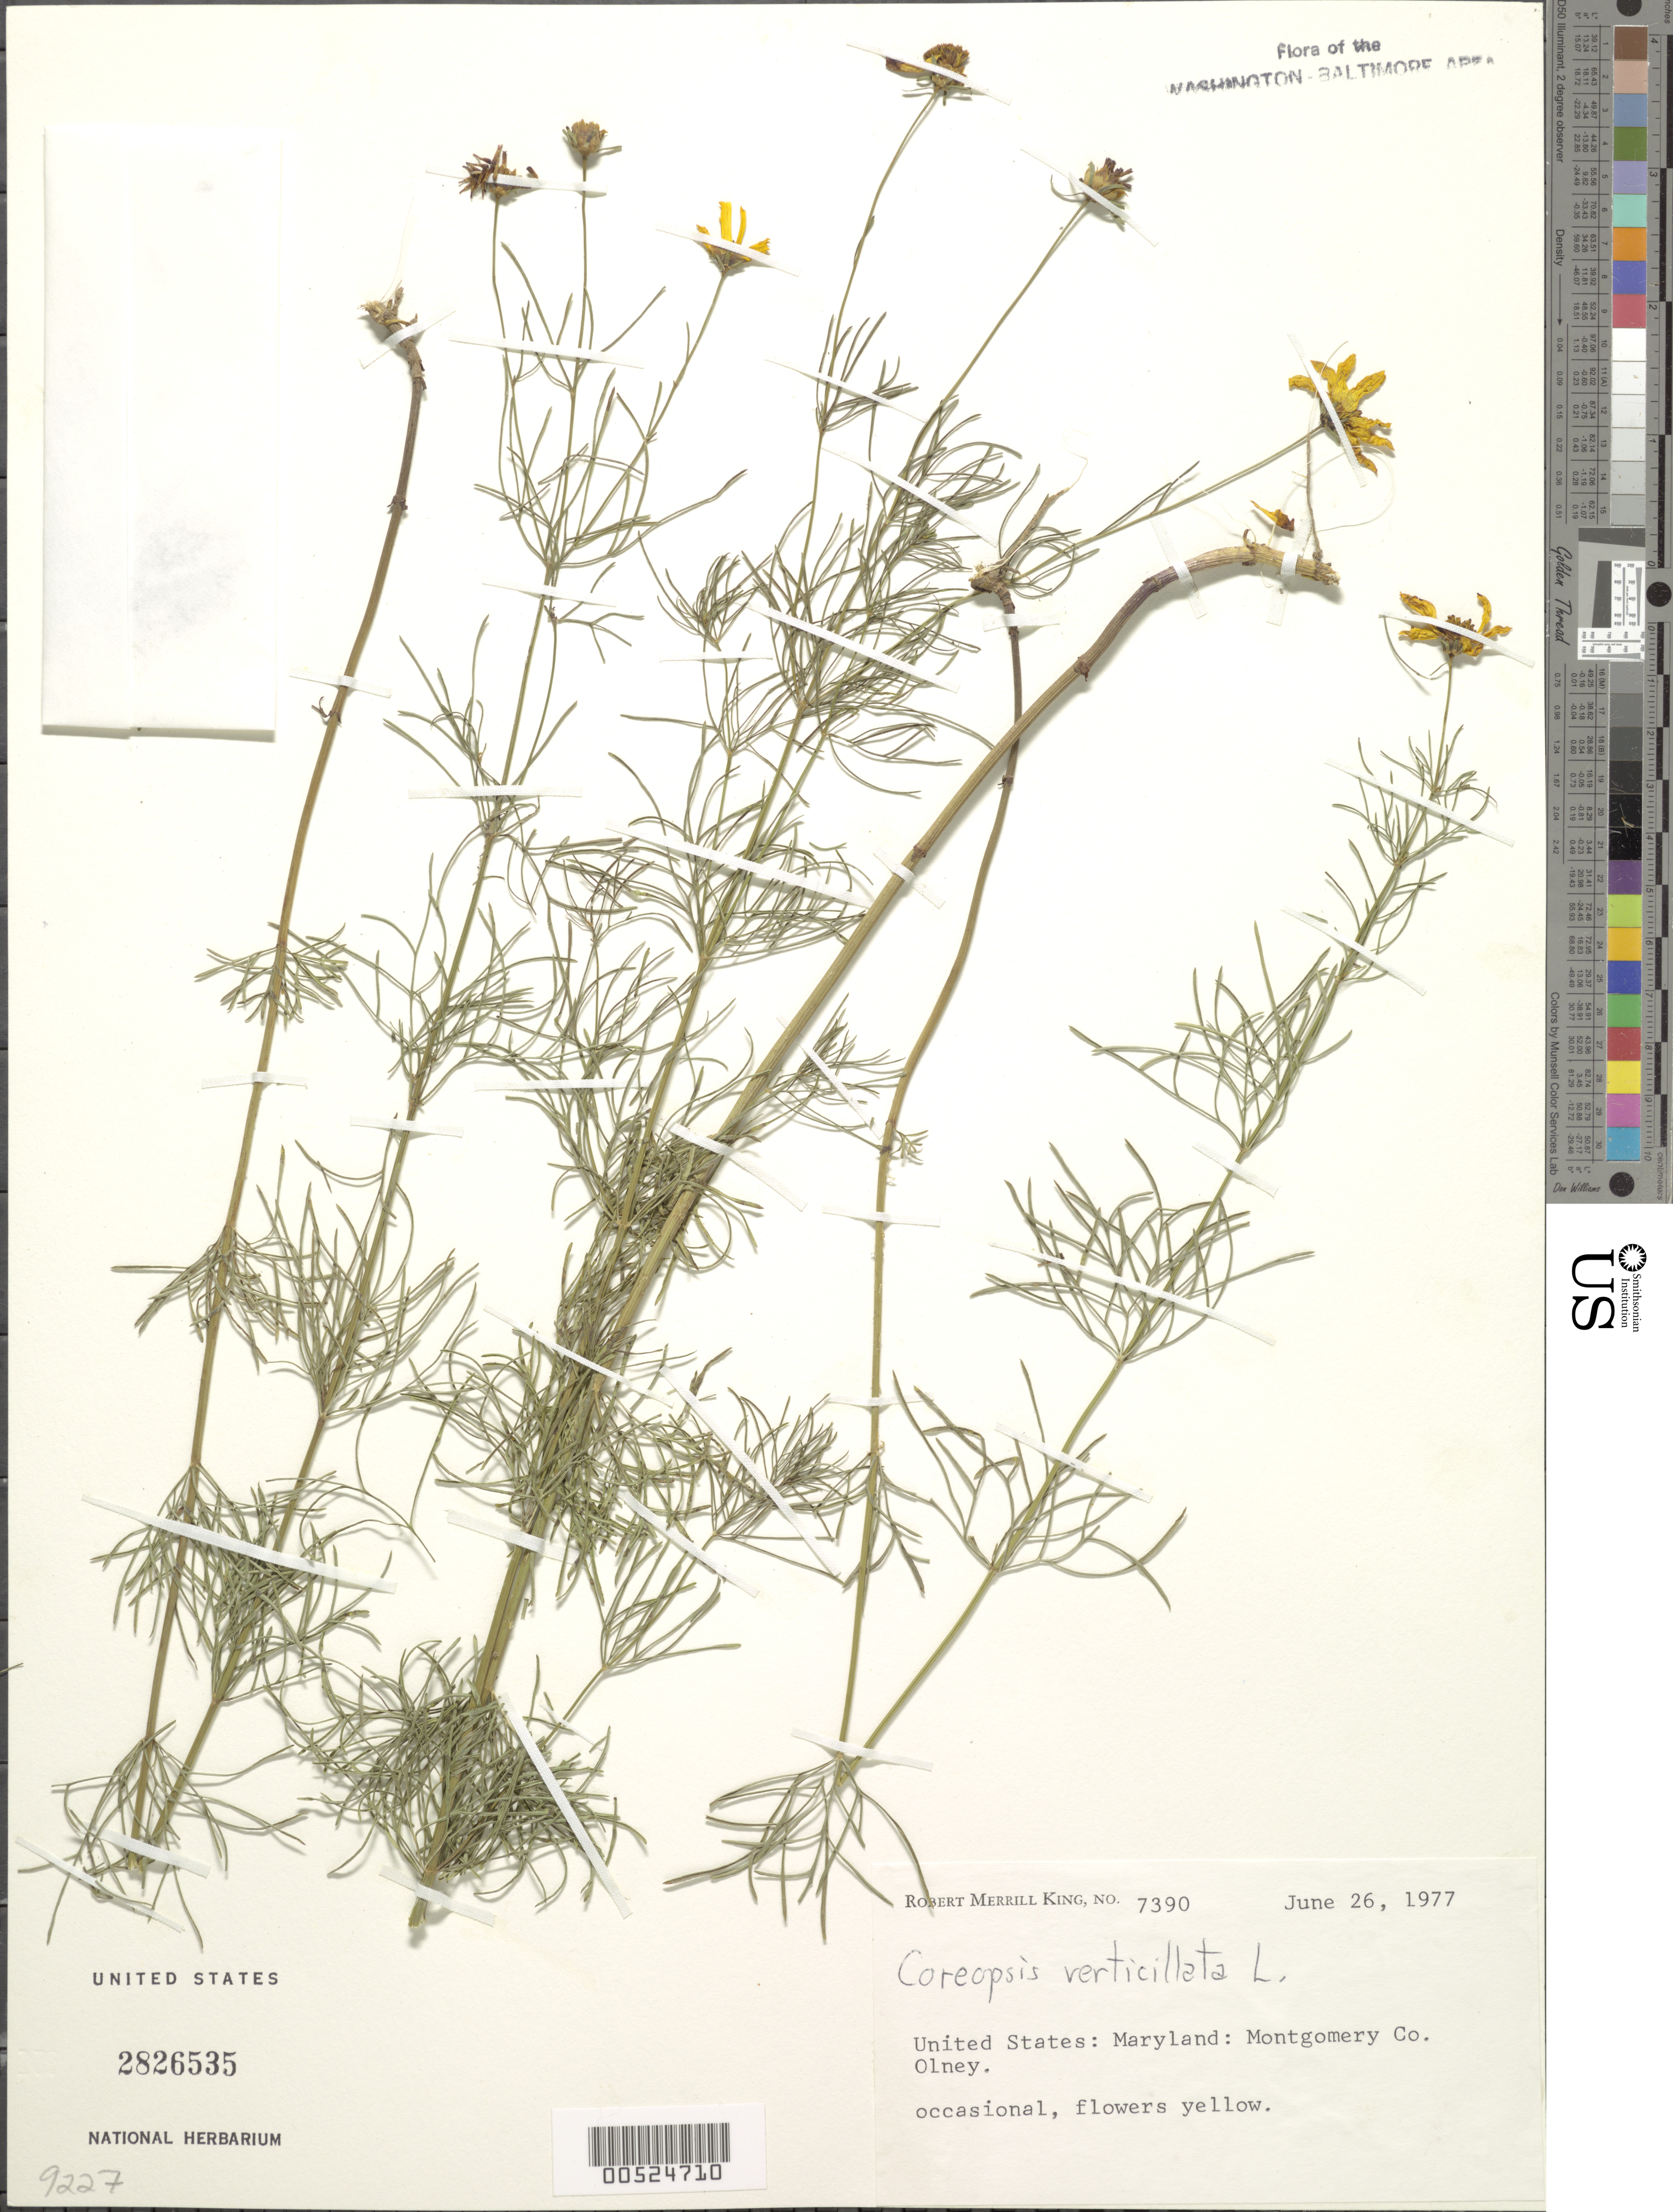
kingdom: Plantae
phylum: Tracheophyta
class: Magnoliopsida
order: Asterales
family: Asteraceae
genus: Coreopsis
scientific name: Coreopsis verticillata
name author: L.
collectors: R. M. King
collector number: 7390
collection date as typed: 26 Jun 1977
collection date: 1977-06-26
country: United States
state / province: Maryland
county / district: Montgomery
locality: Olney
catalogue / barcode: US 2826535